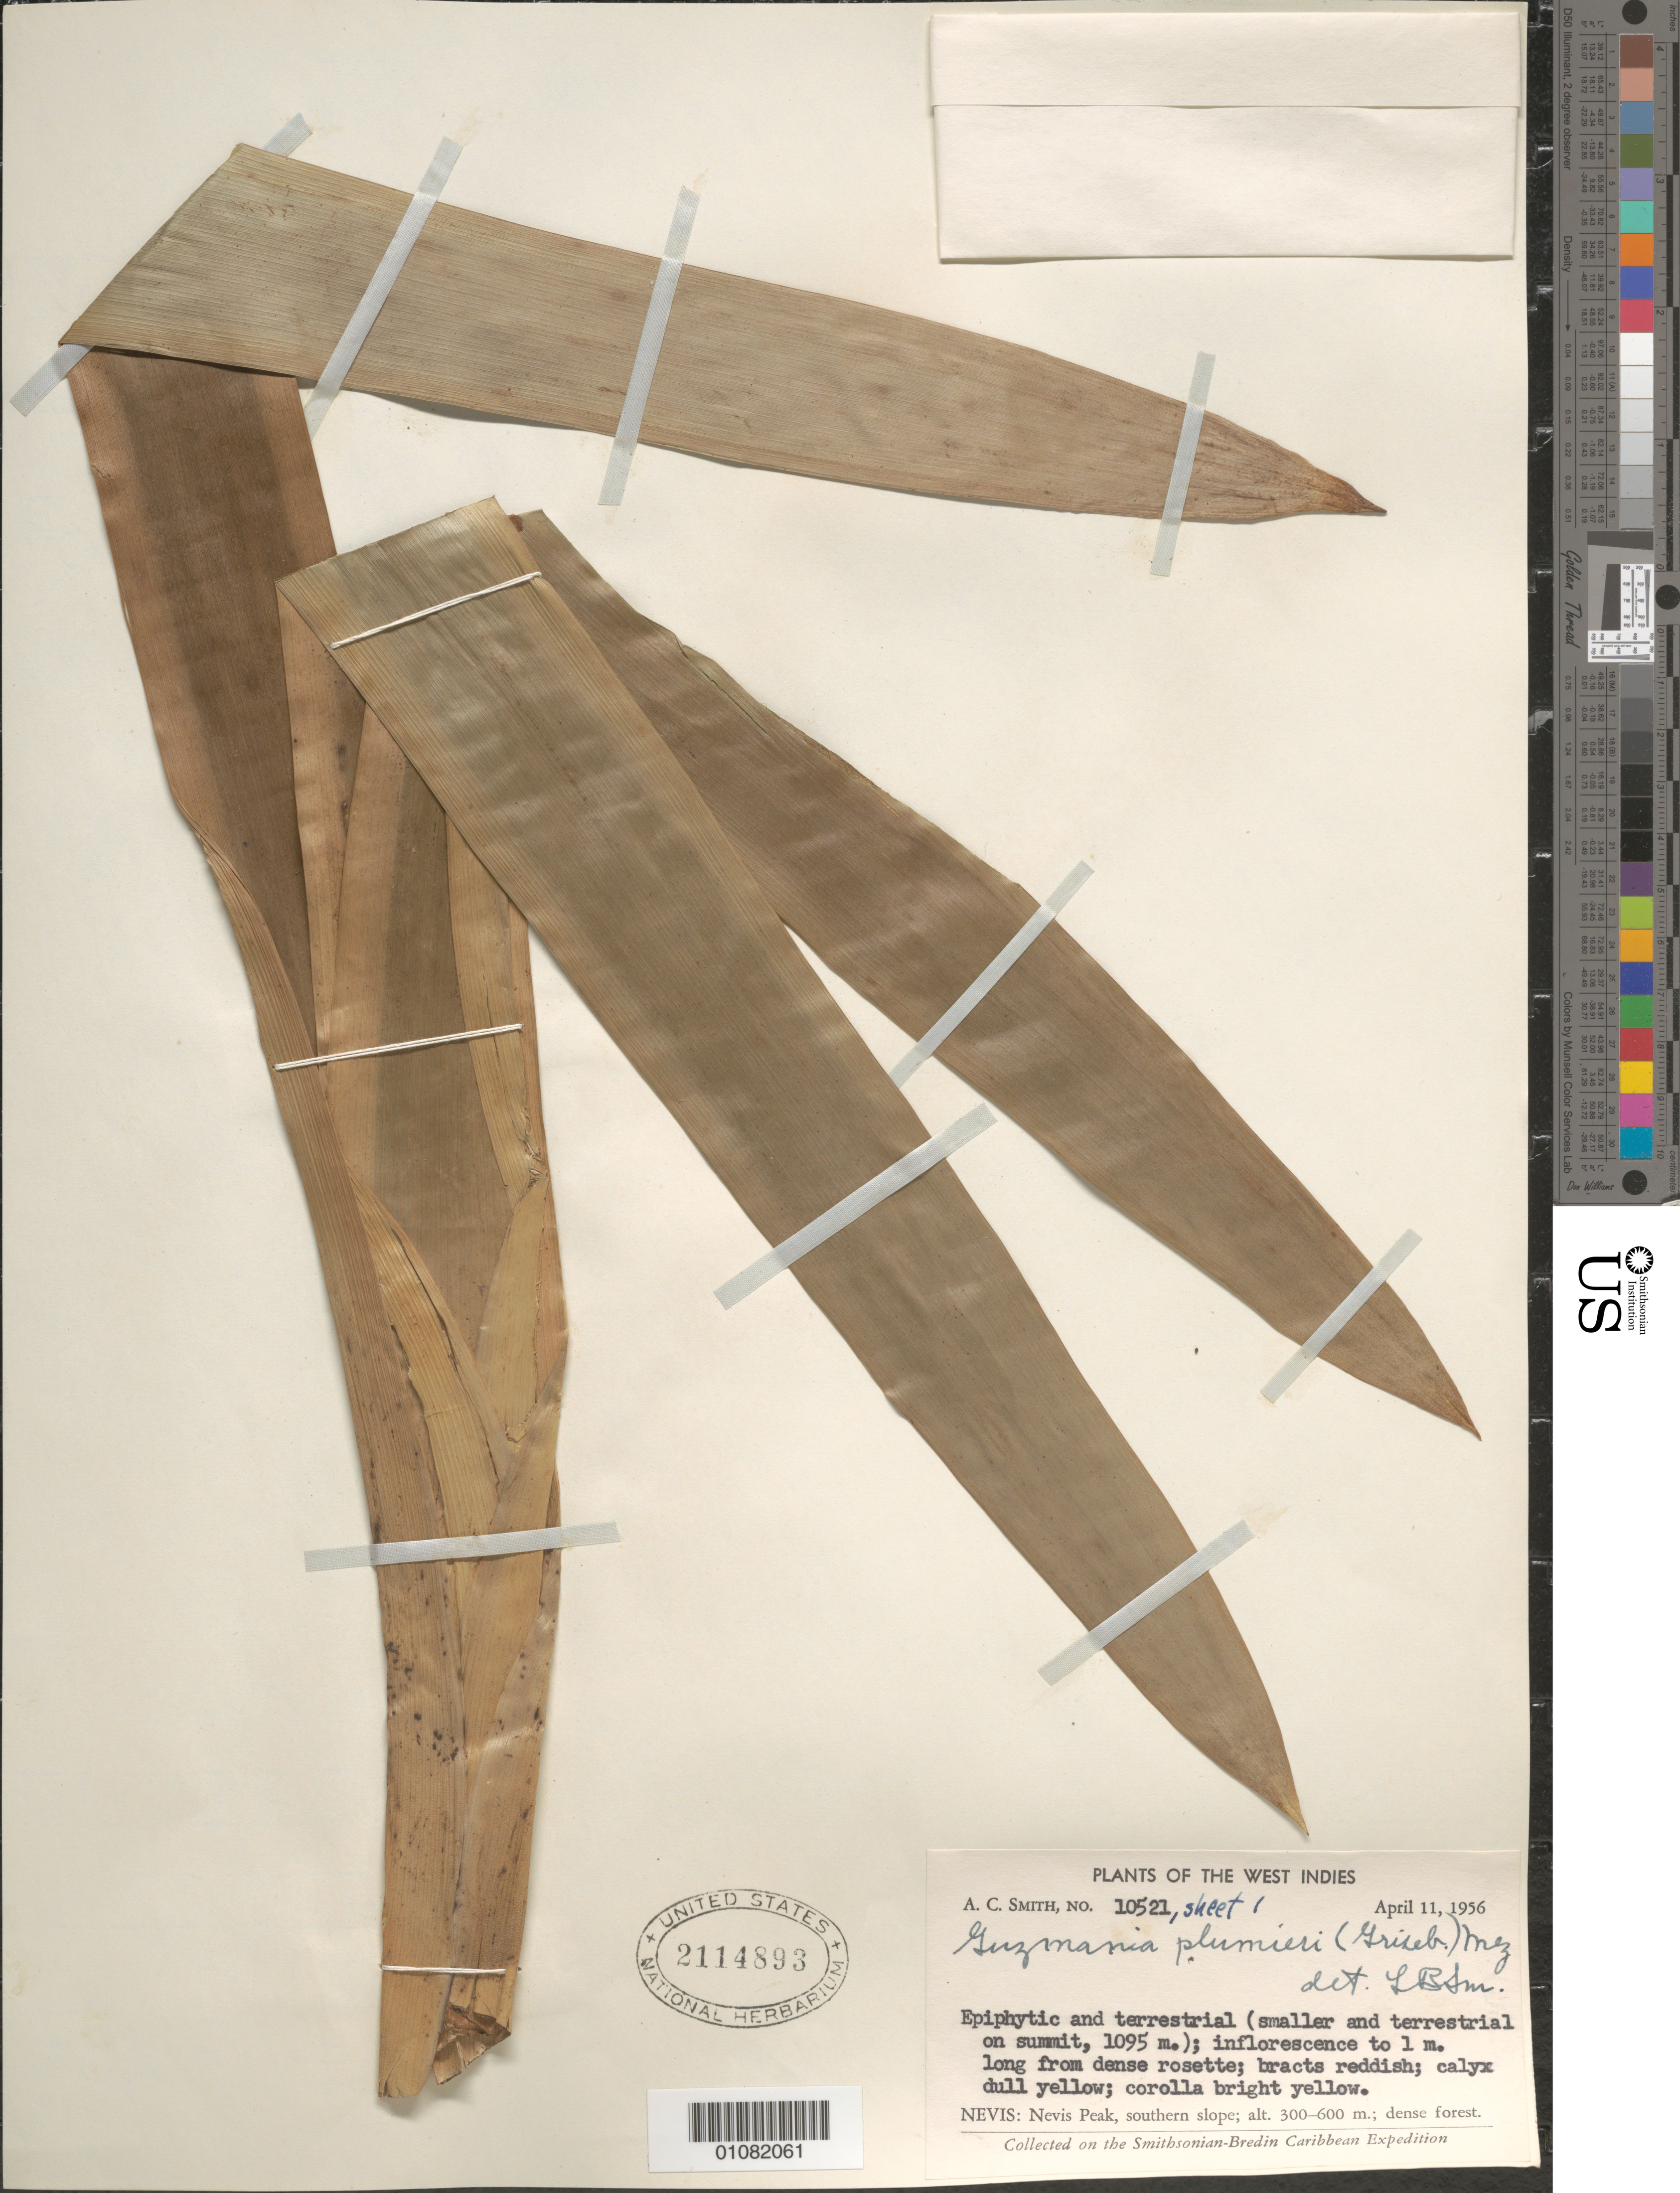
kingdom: Plantae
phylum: Tracheophyta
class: Liliopsida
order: Poales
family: Bromeliaceae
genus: Guzmania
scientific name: Guzmania plumieri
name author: (Griseb.) Mez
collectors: A. C. Smith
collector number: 10521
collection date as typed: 11 Apr 1956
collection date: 1956-04-11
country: St. Christopher-Nevis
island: Nevis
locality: Nevis Peak, southern slope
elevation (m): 300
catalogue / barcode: US 2114893